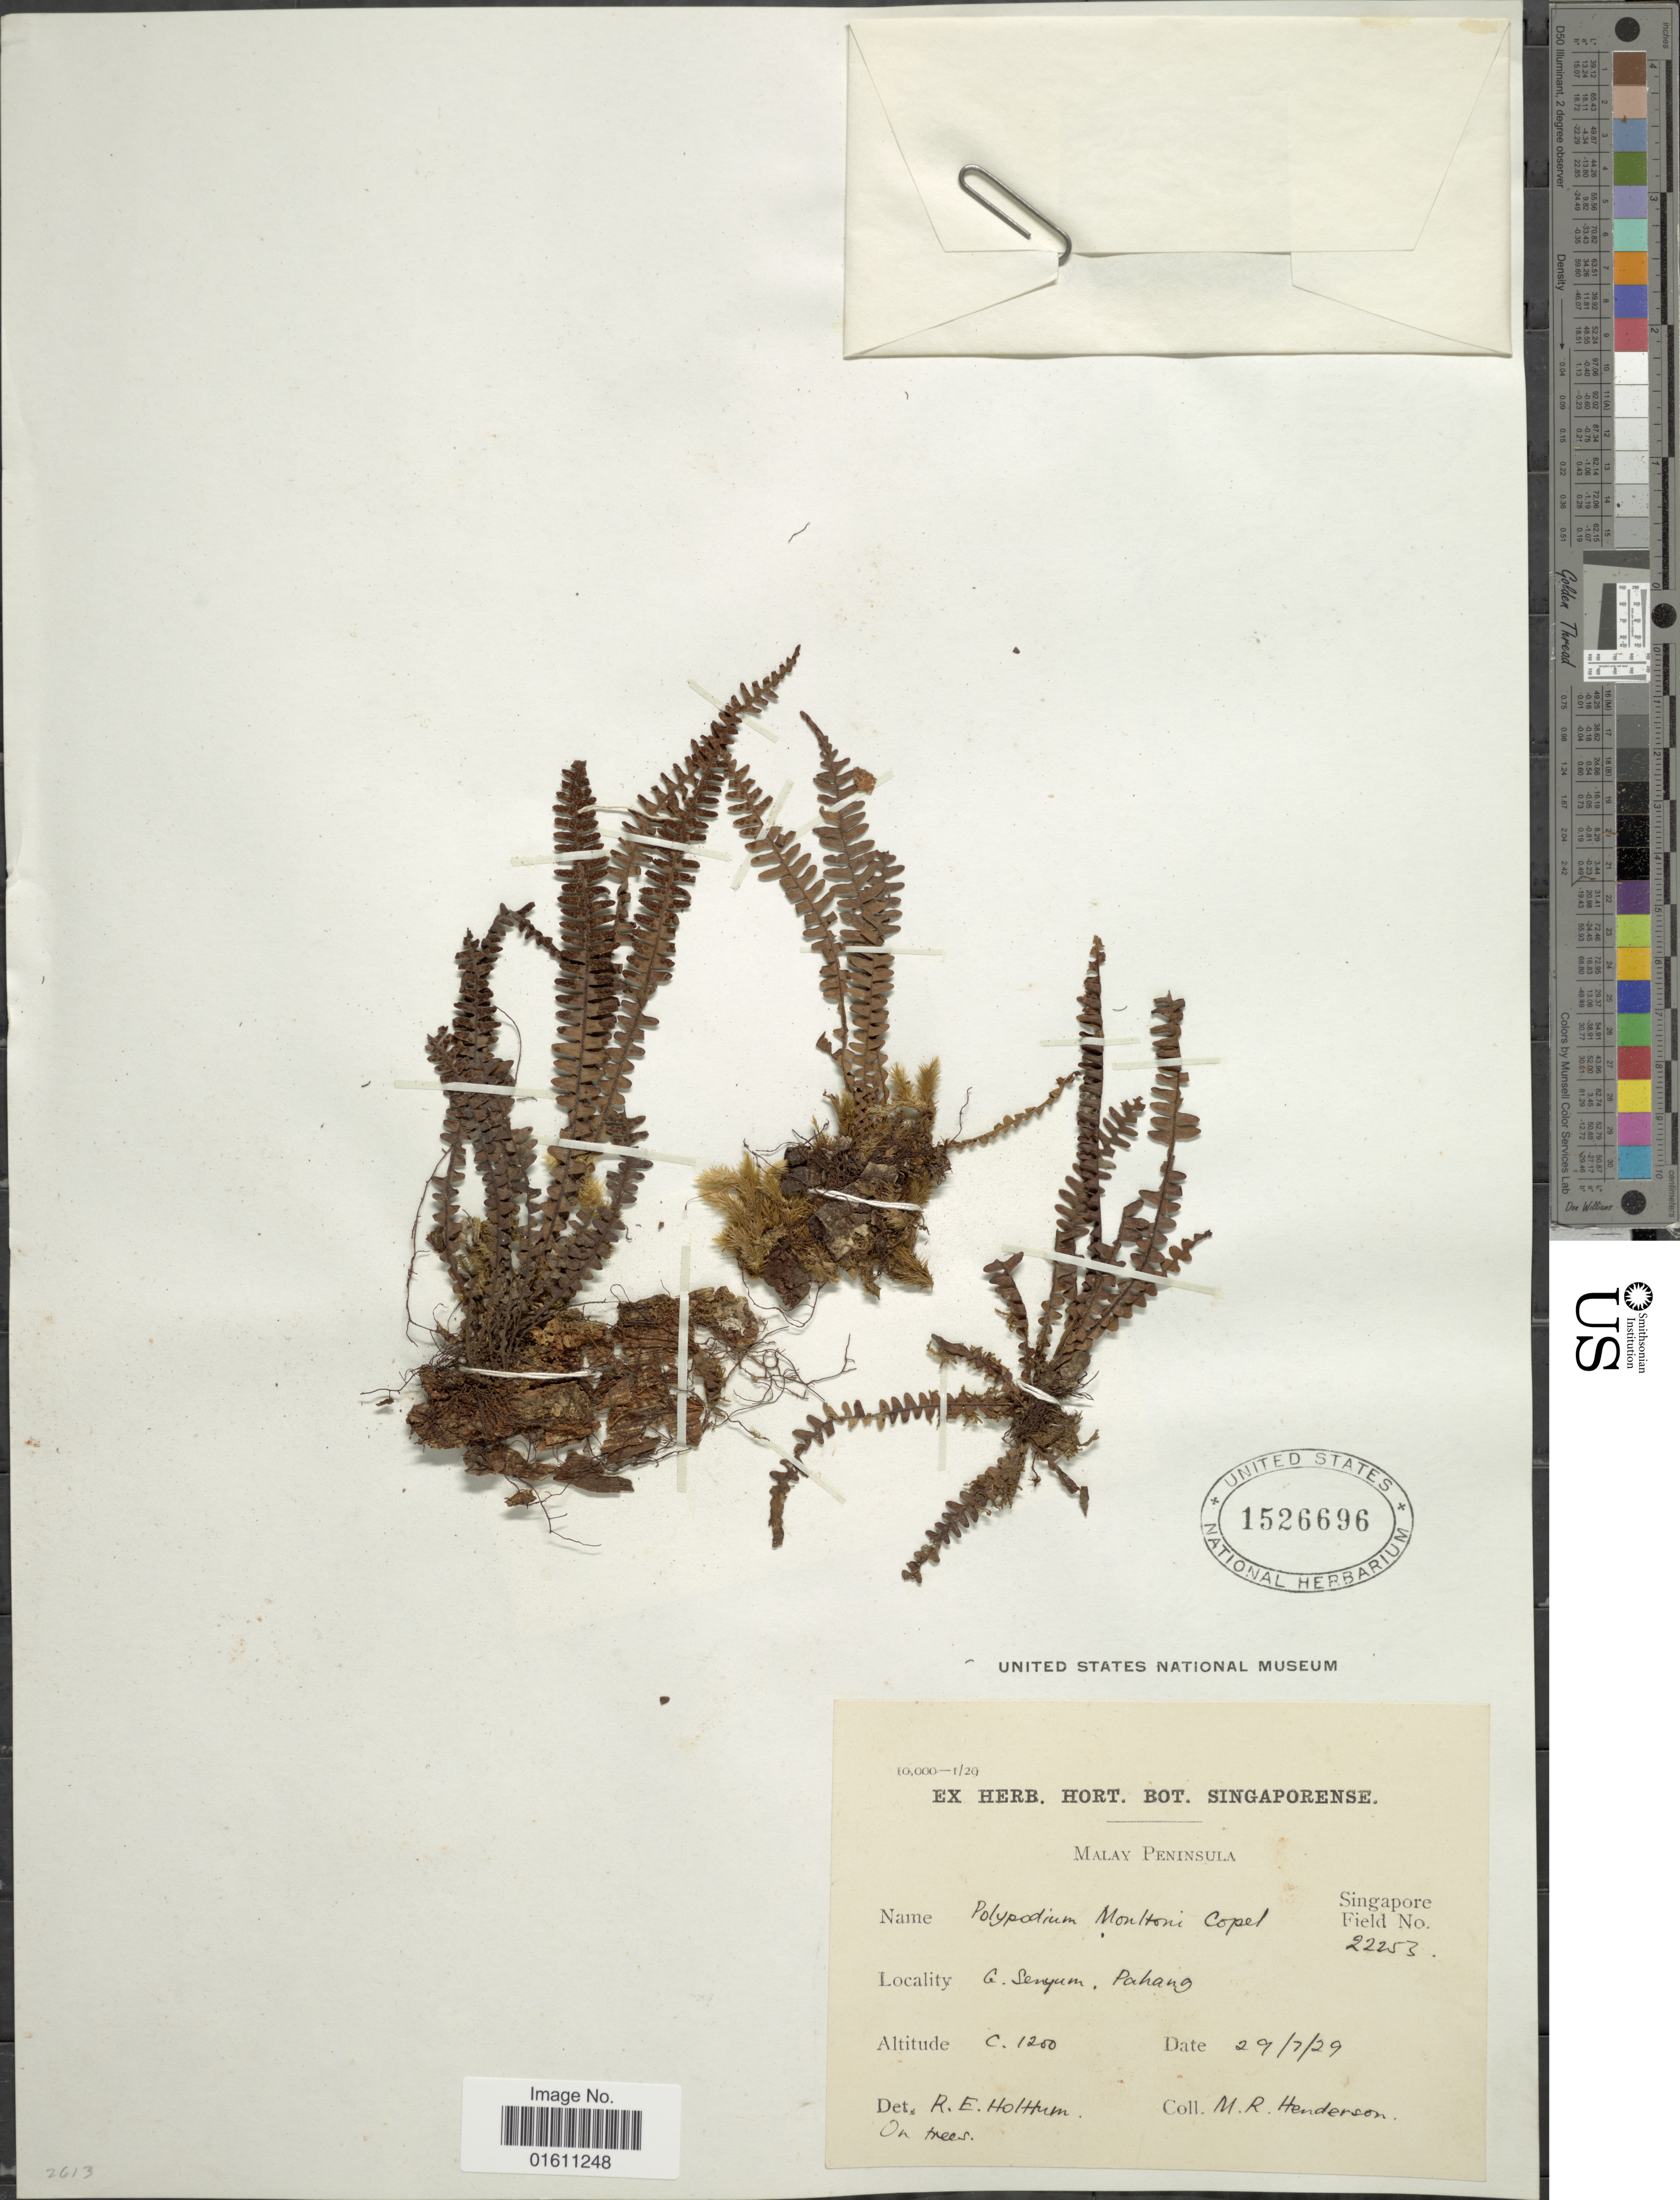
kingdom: Plantae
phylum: Tracheophyta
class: Polypodiopsida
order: Polypodiales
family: Polypodiaceae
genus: Ctenopterella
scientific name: Ctenopterella blechnoides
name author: (Grev.) Parris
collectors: M. Henderson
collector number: Singapore Field 22253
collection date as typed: Transcribed d/m/y: 29/7/29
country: Malaysia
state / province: Pahang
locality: Malay Peninsula, G. Senyum. Pahang.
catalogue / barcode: US 1526696